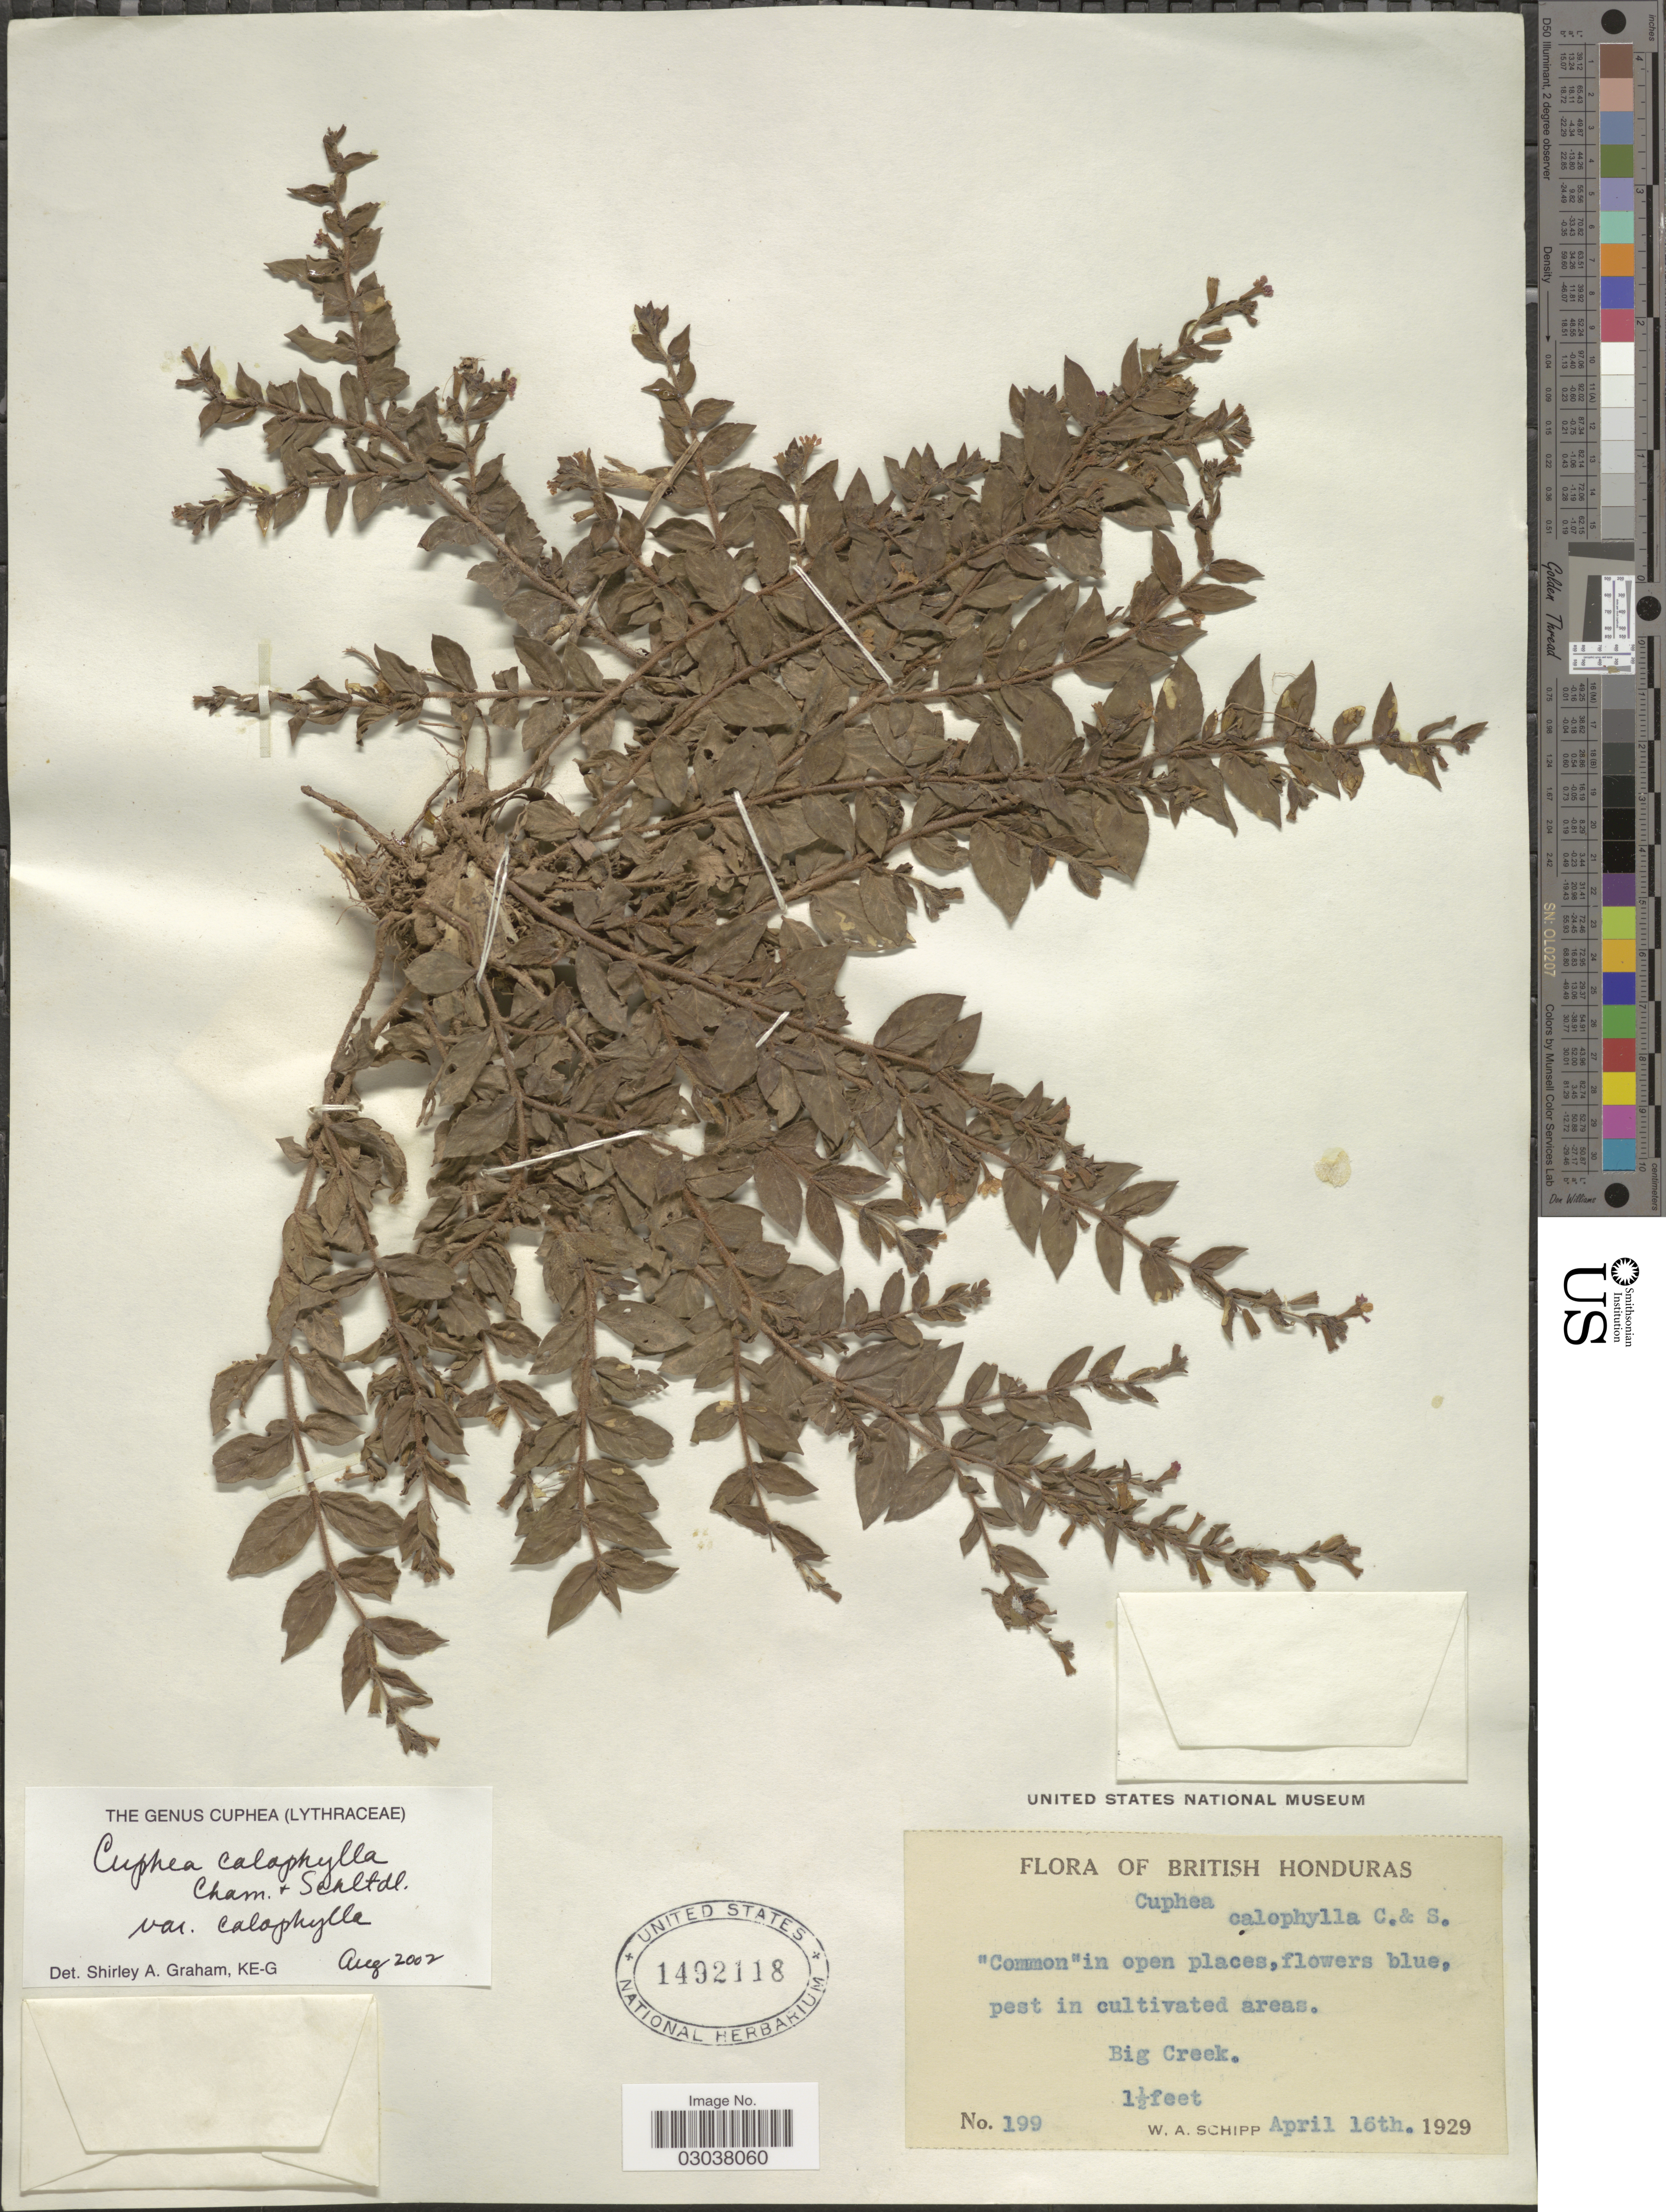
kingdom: Plantae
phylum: Tracheophyta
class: Magnoliopsida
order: Myrtales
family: Lythraceae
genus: Cuphea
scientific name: Cuphea calophylla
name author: Cham. & Schltdl.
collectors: W. Schipp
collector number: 199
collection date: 1929-04-16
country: Belize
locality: British Honduras. Big Creek.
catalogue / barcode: US 1492118